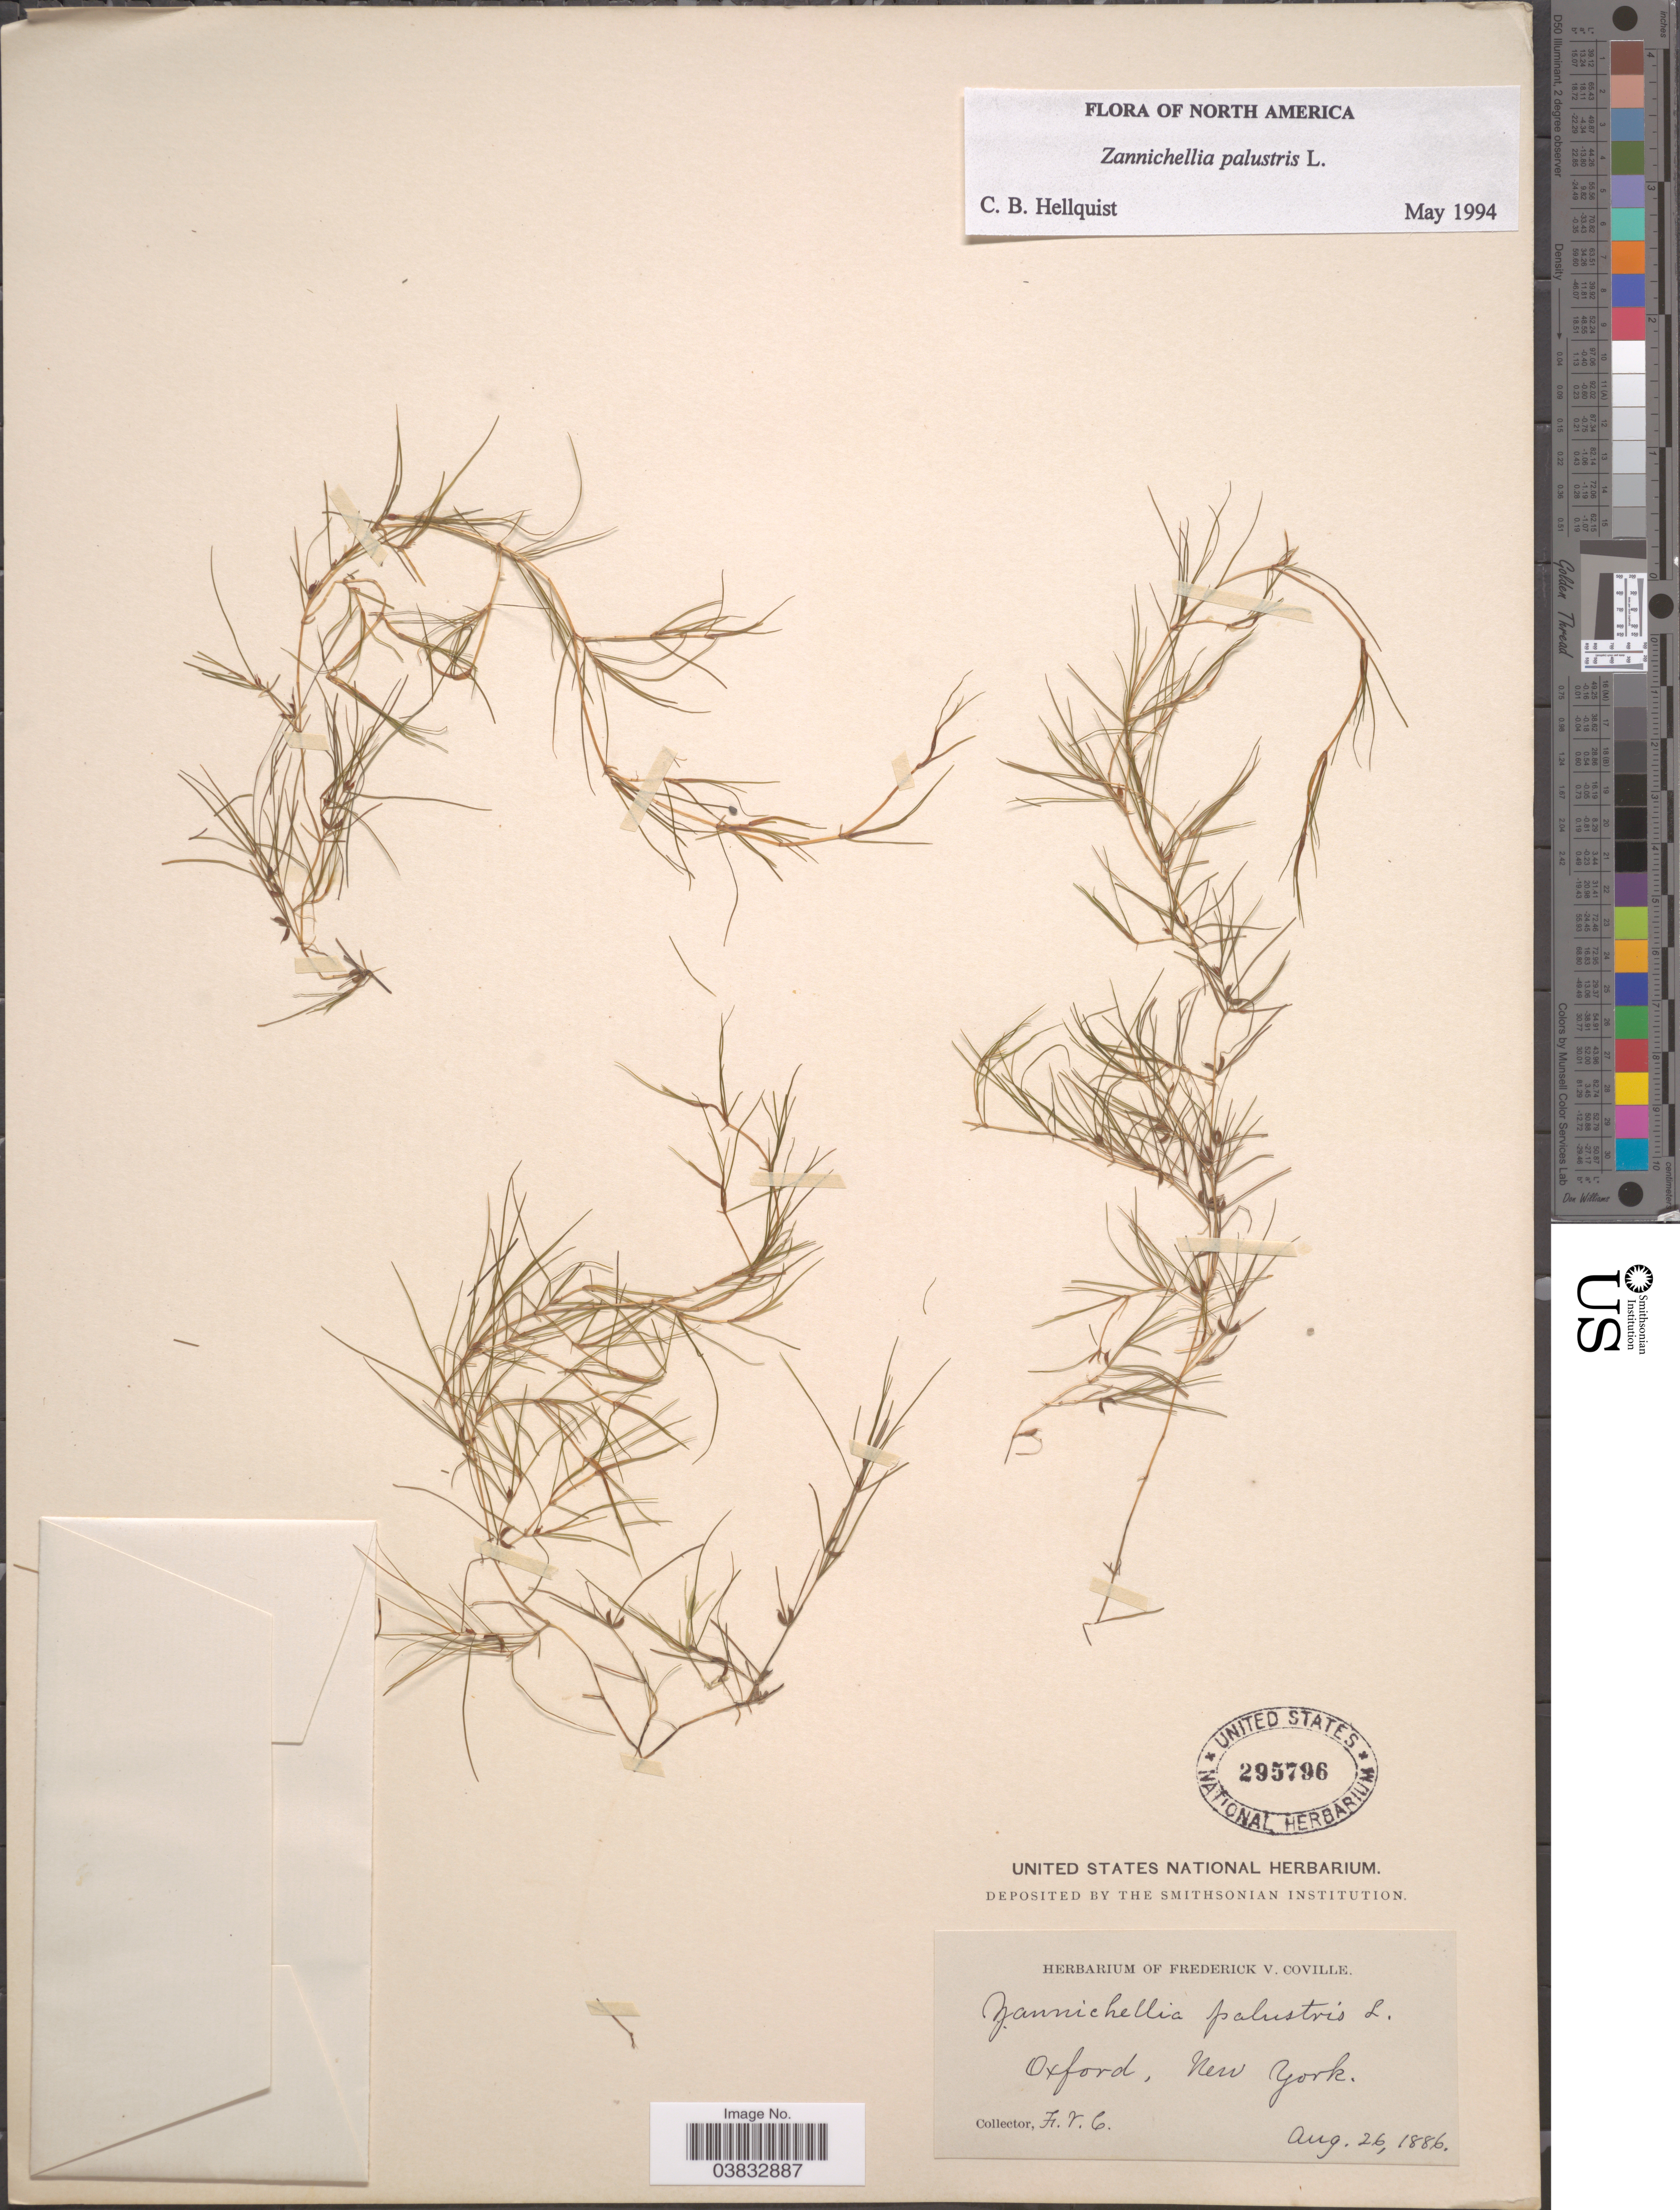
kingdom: Plantae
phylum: Tracheophyta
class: Liliopsida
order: Alismatales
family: Potamogetonaceae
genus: Zannichellia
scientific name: Zannichellia palustris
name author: L.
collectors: F. V. Coville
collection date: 1886-08-26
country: United States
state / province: New York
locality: Oxford.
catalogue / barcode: US 295796